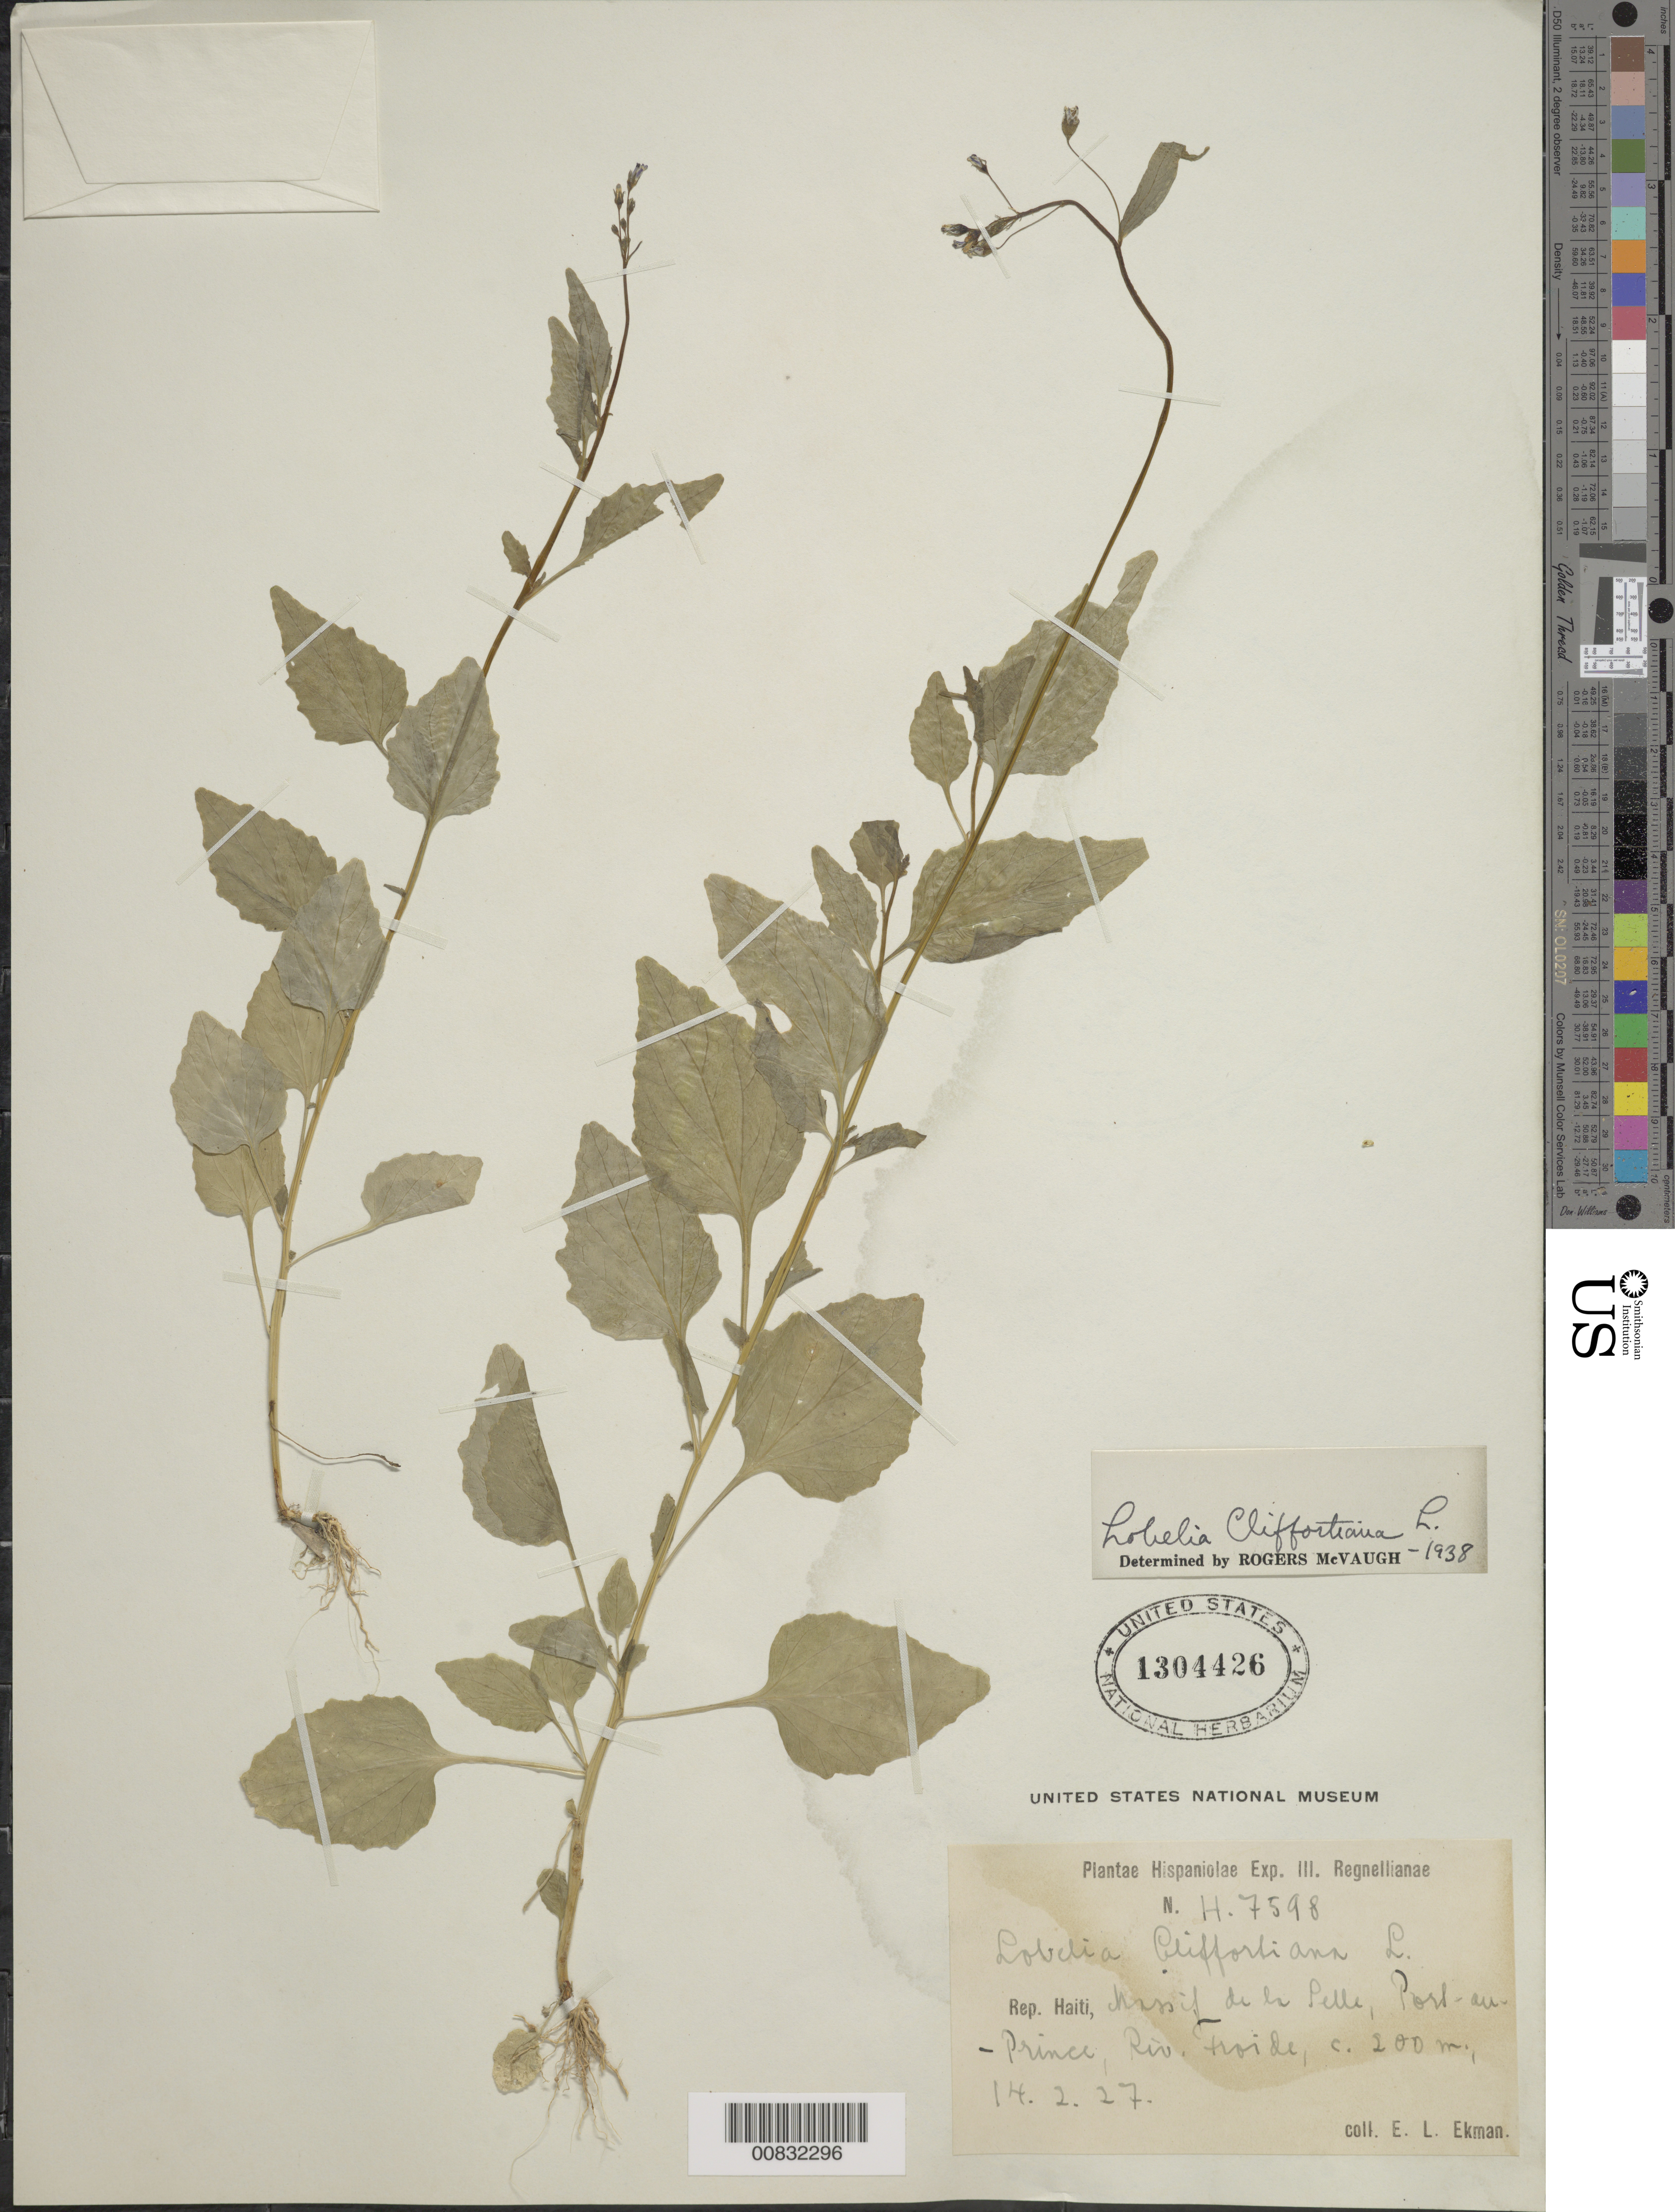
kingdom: Plantae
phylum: Tracheophyta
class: Magnoliopsida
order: Asterales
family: Campanulaceae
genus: Lobelia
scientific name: Lobelia cliffortiana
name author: L.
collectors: E. L. Ekman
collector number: H 7598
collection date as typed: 14 Feb 1927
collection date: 1927-02-14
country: Haiti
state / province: Ouest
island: Hispaniola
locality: Massif de la Selle, Port-au-Prince, Riv. Froide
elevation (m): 200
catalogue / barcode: US 1304426